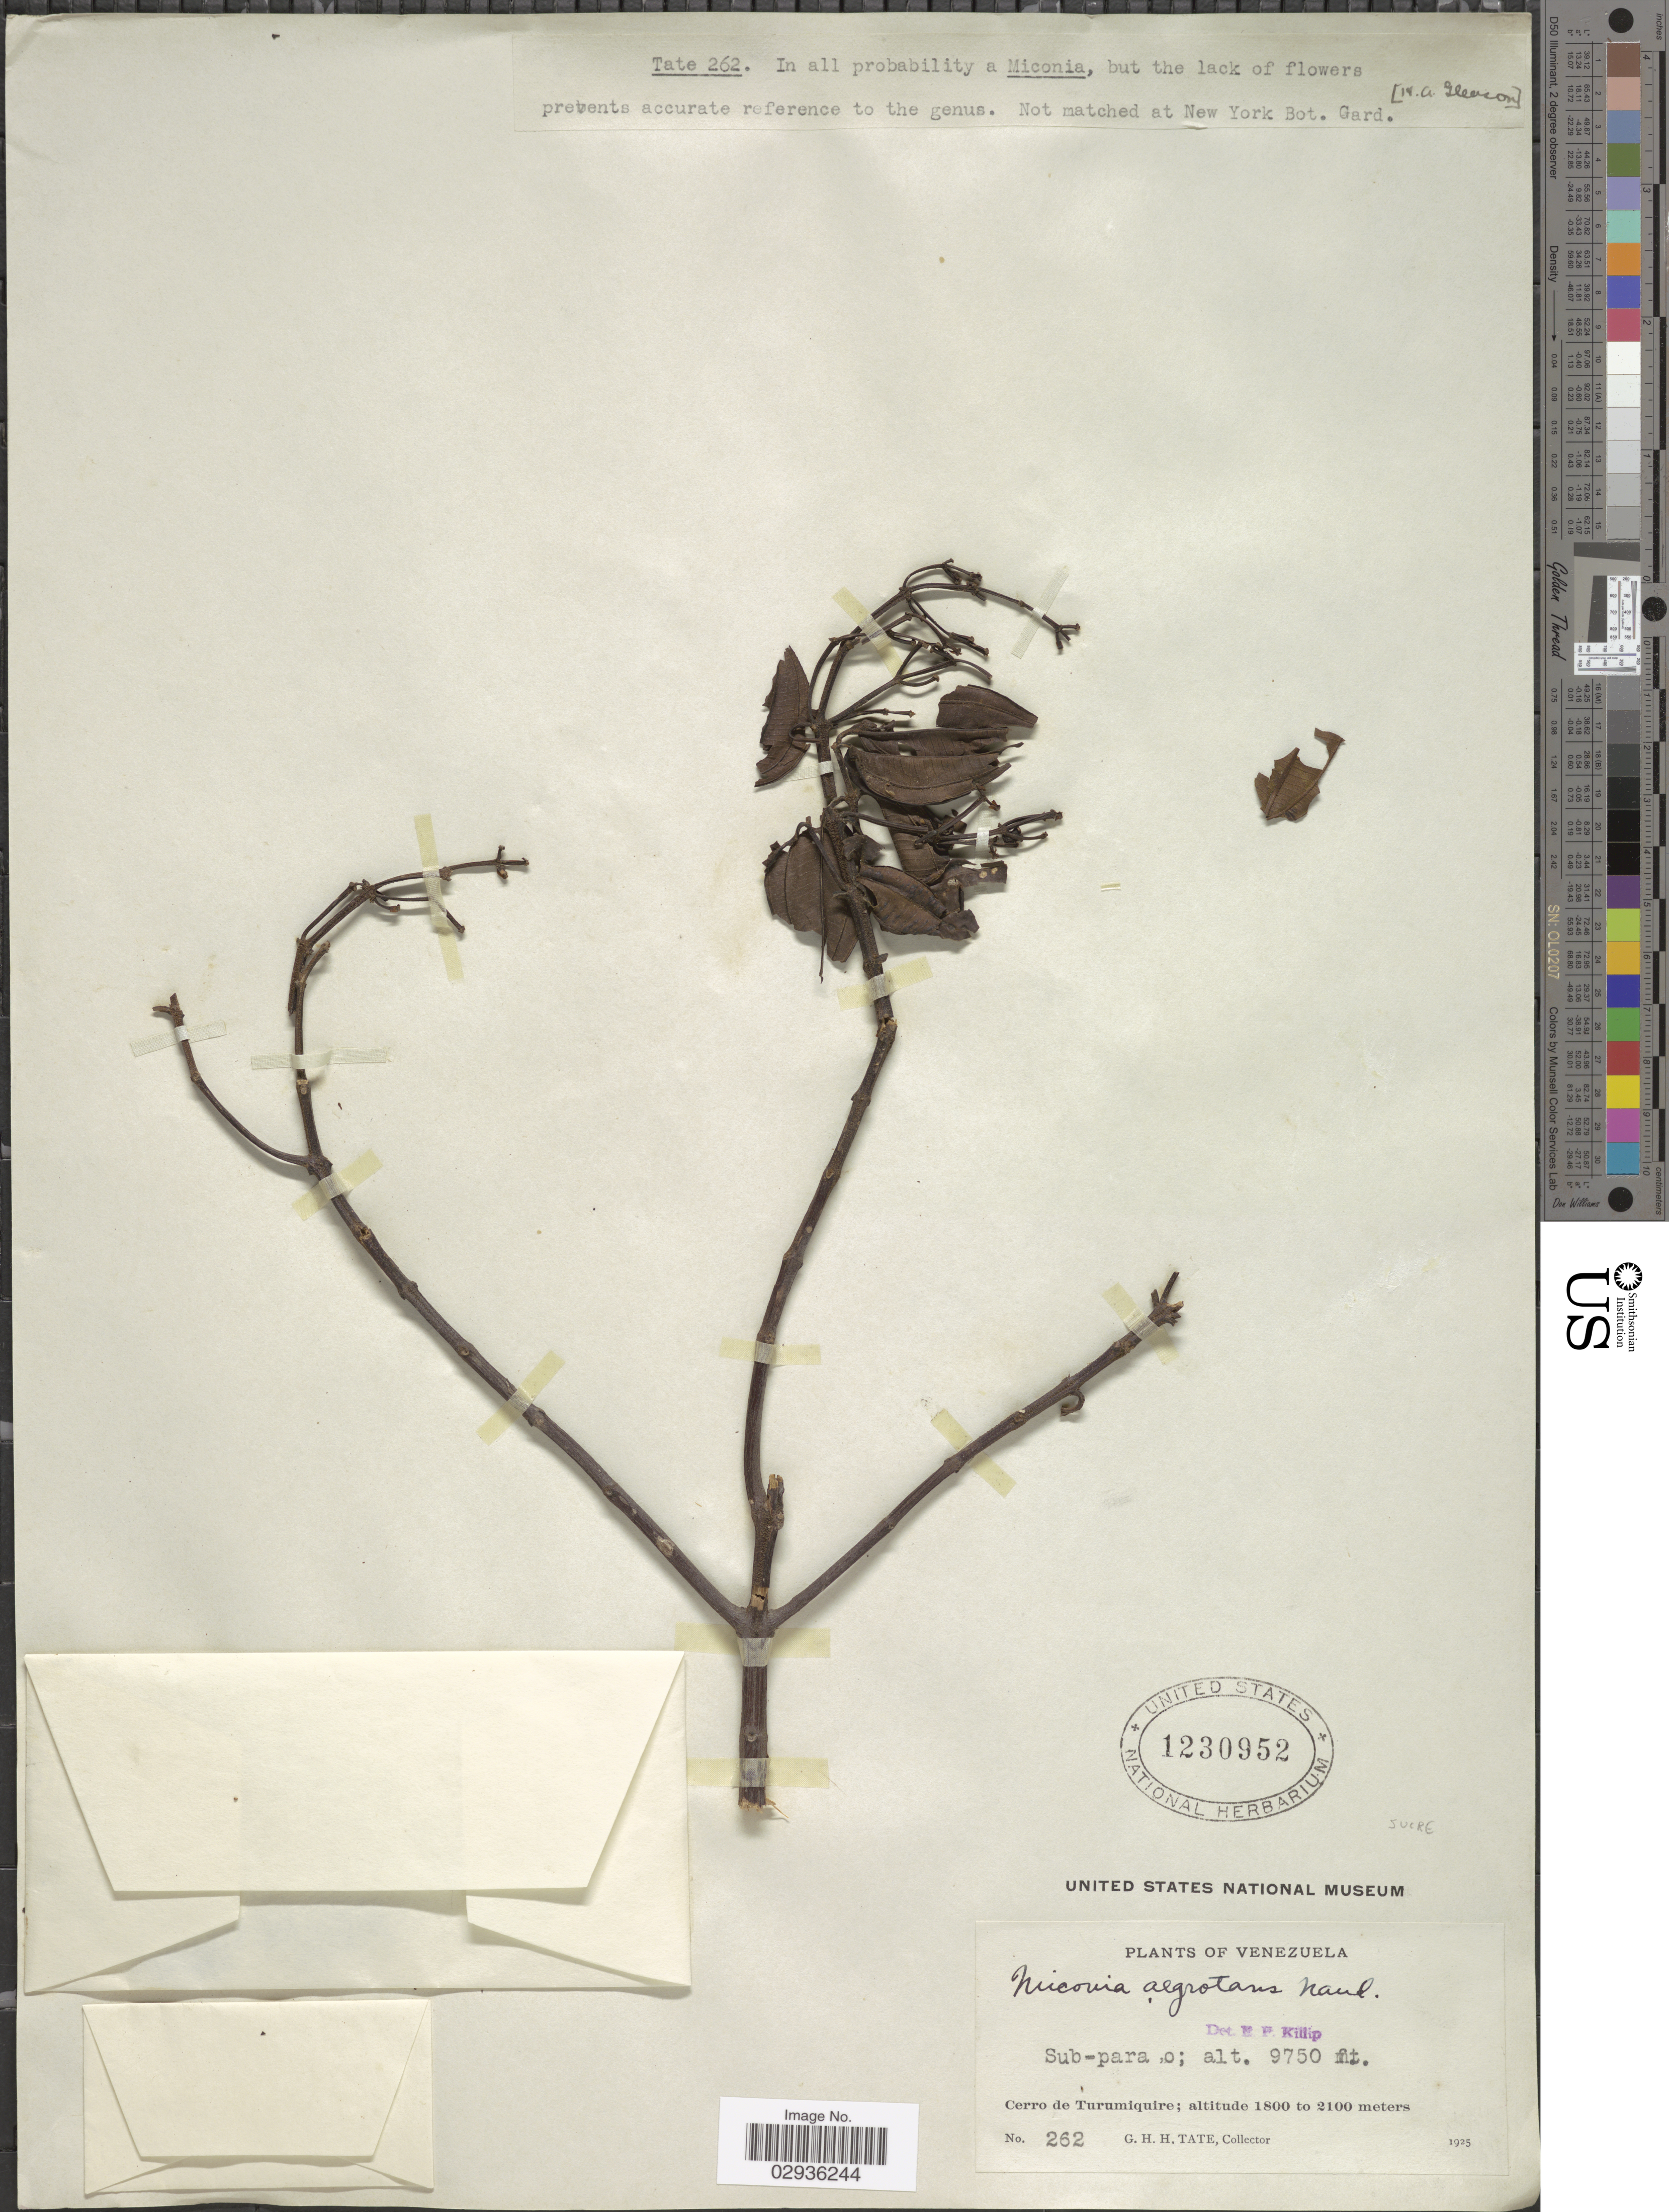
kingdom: Plantae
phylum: Tracheophyta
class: Magnoliopsida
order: Myrtales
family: Melastomataceae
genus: Miconia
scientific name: Miconia arbutifolia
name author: Naudin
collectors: G. Tate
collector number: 262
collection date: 1925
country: Venezuela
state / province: Sucre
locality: Sub paramo. Cerro de Turumiquire.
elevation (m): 2972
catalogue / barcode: US 1230952